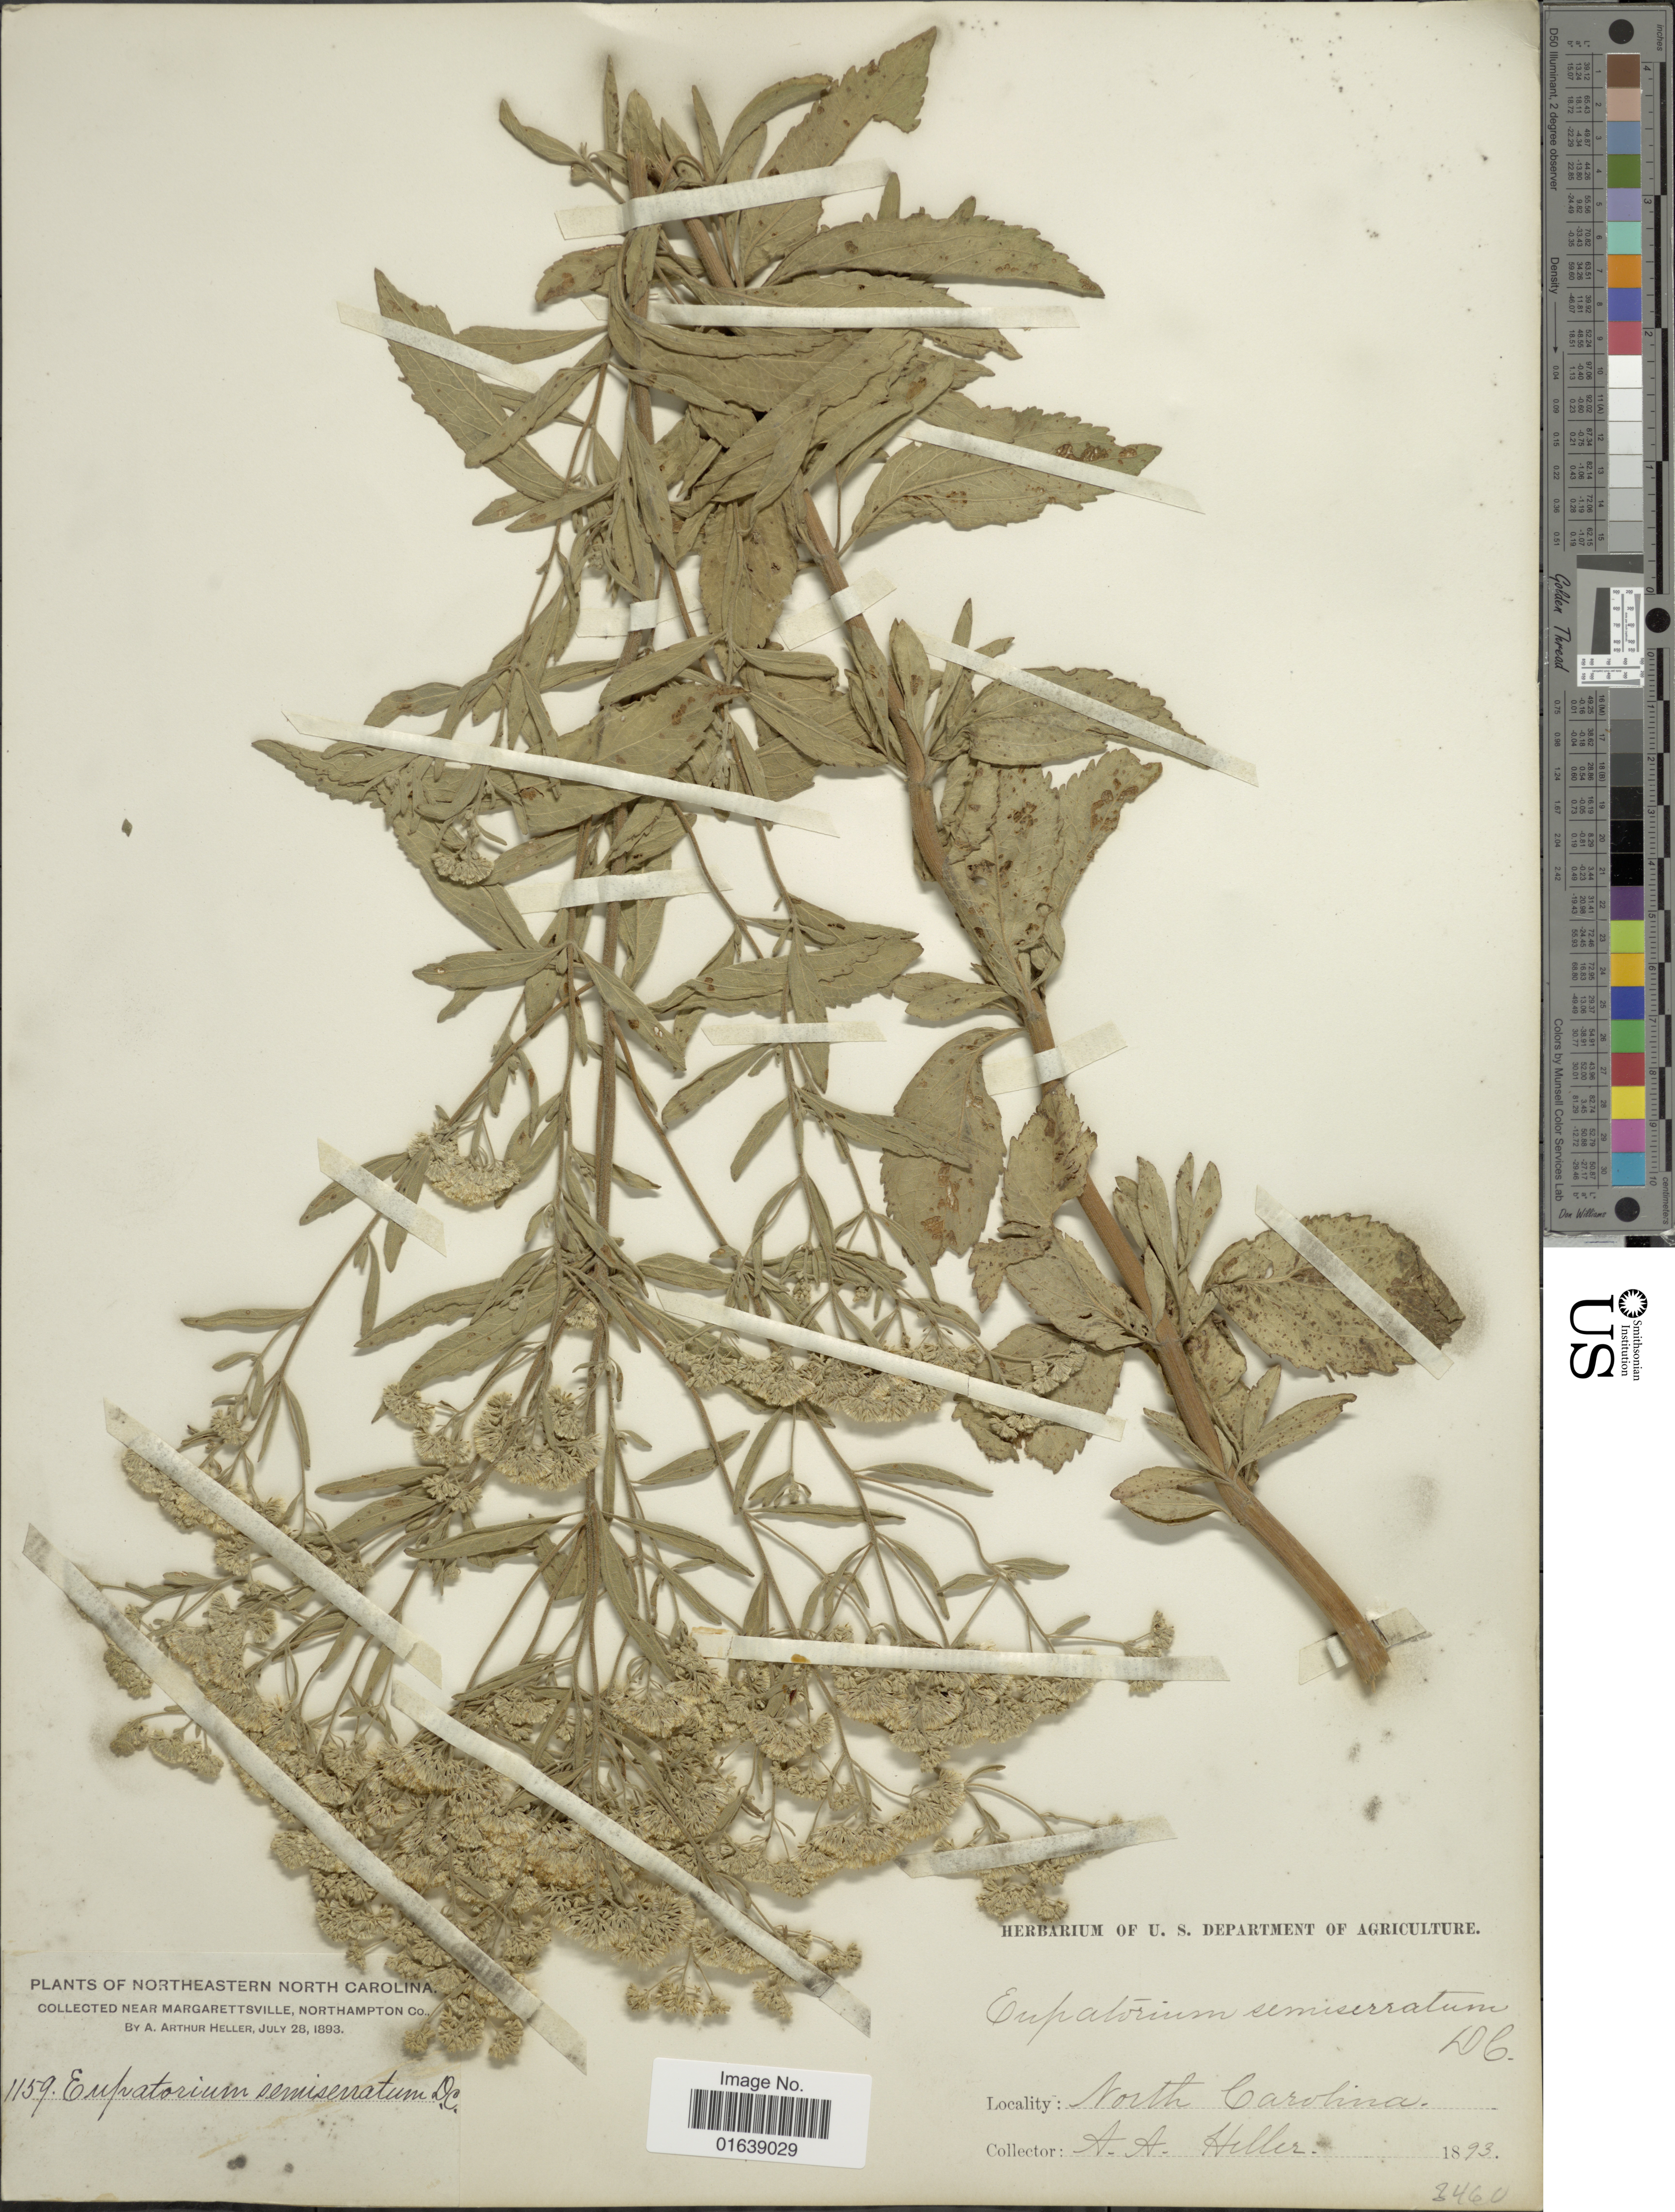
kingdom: Plantae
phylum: Tracheophyta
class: Magnoliopsida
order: Asterales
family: Asteraceae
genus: Eupatorium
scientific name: Eupatorium cuneifolium var. semiserratum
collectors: A. A. Heller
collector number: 1159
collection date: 1893-07-28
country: United States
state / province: North Carolina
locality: Northeastern North Carolina, near Margarettsville, Northampton